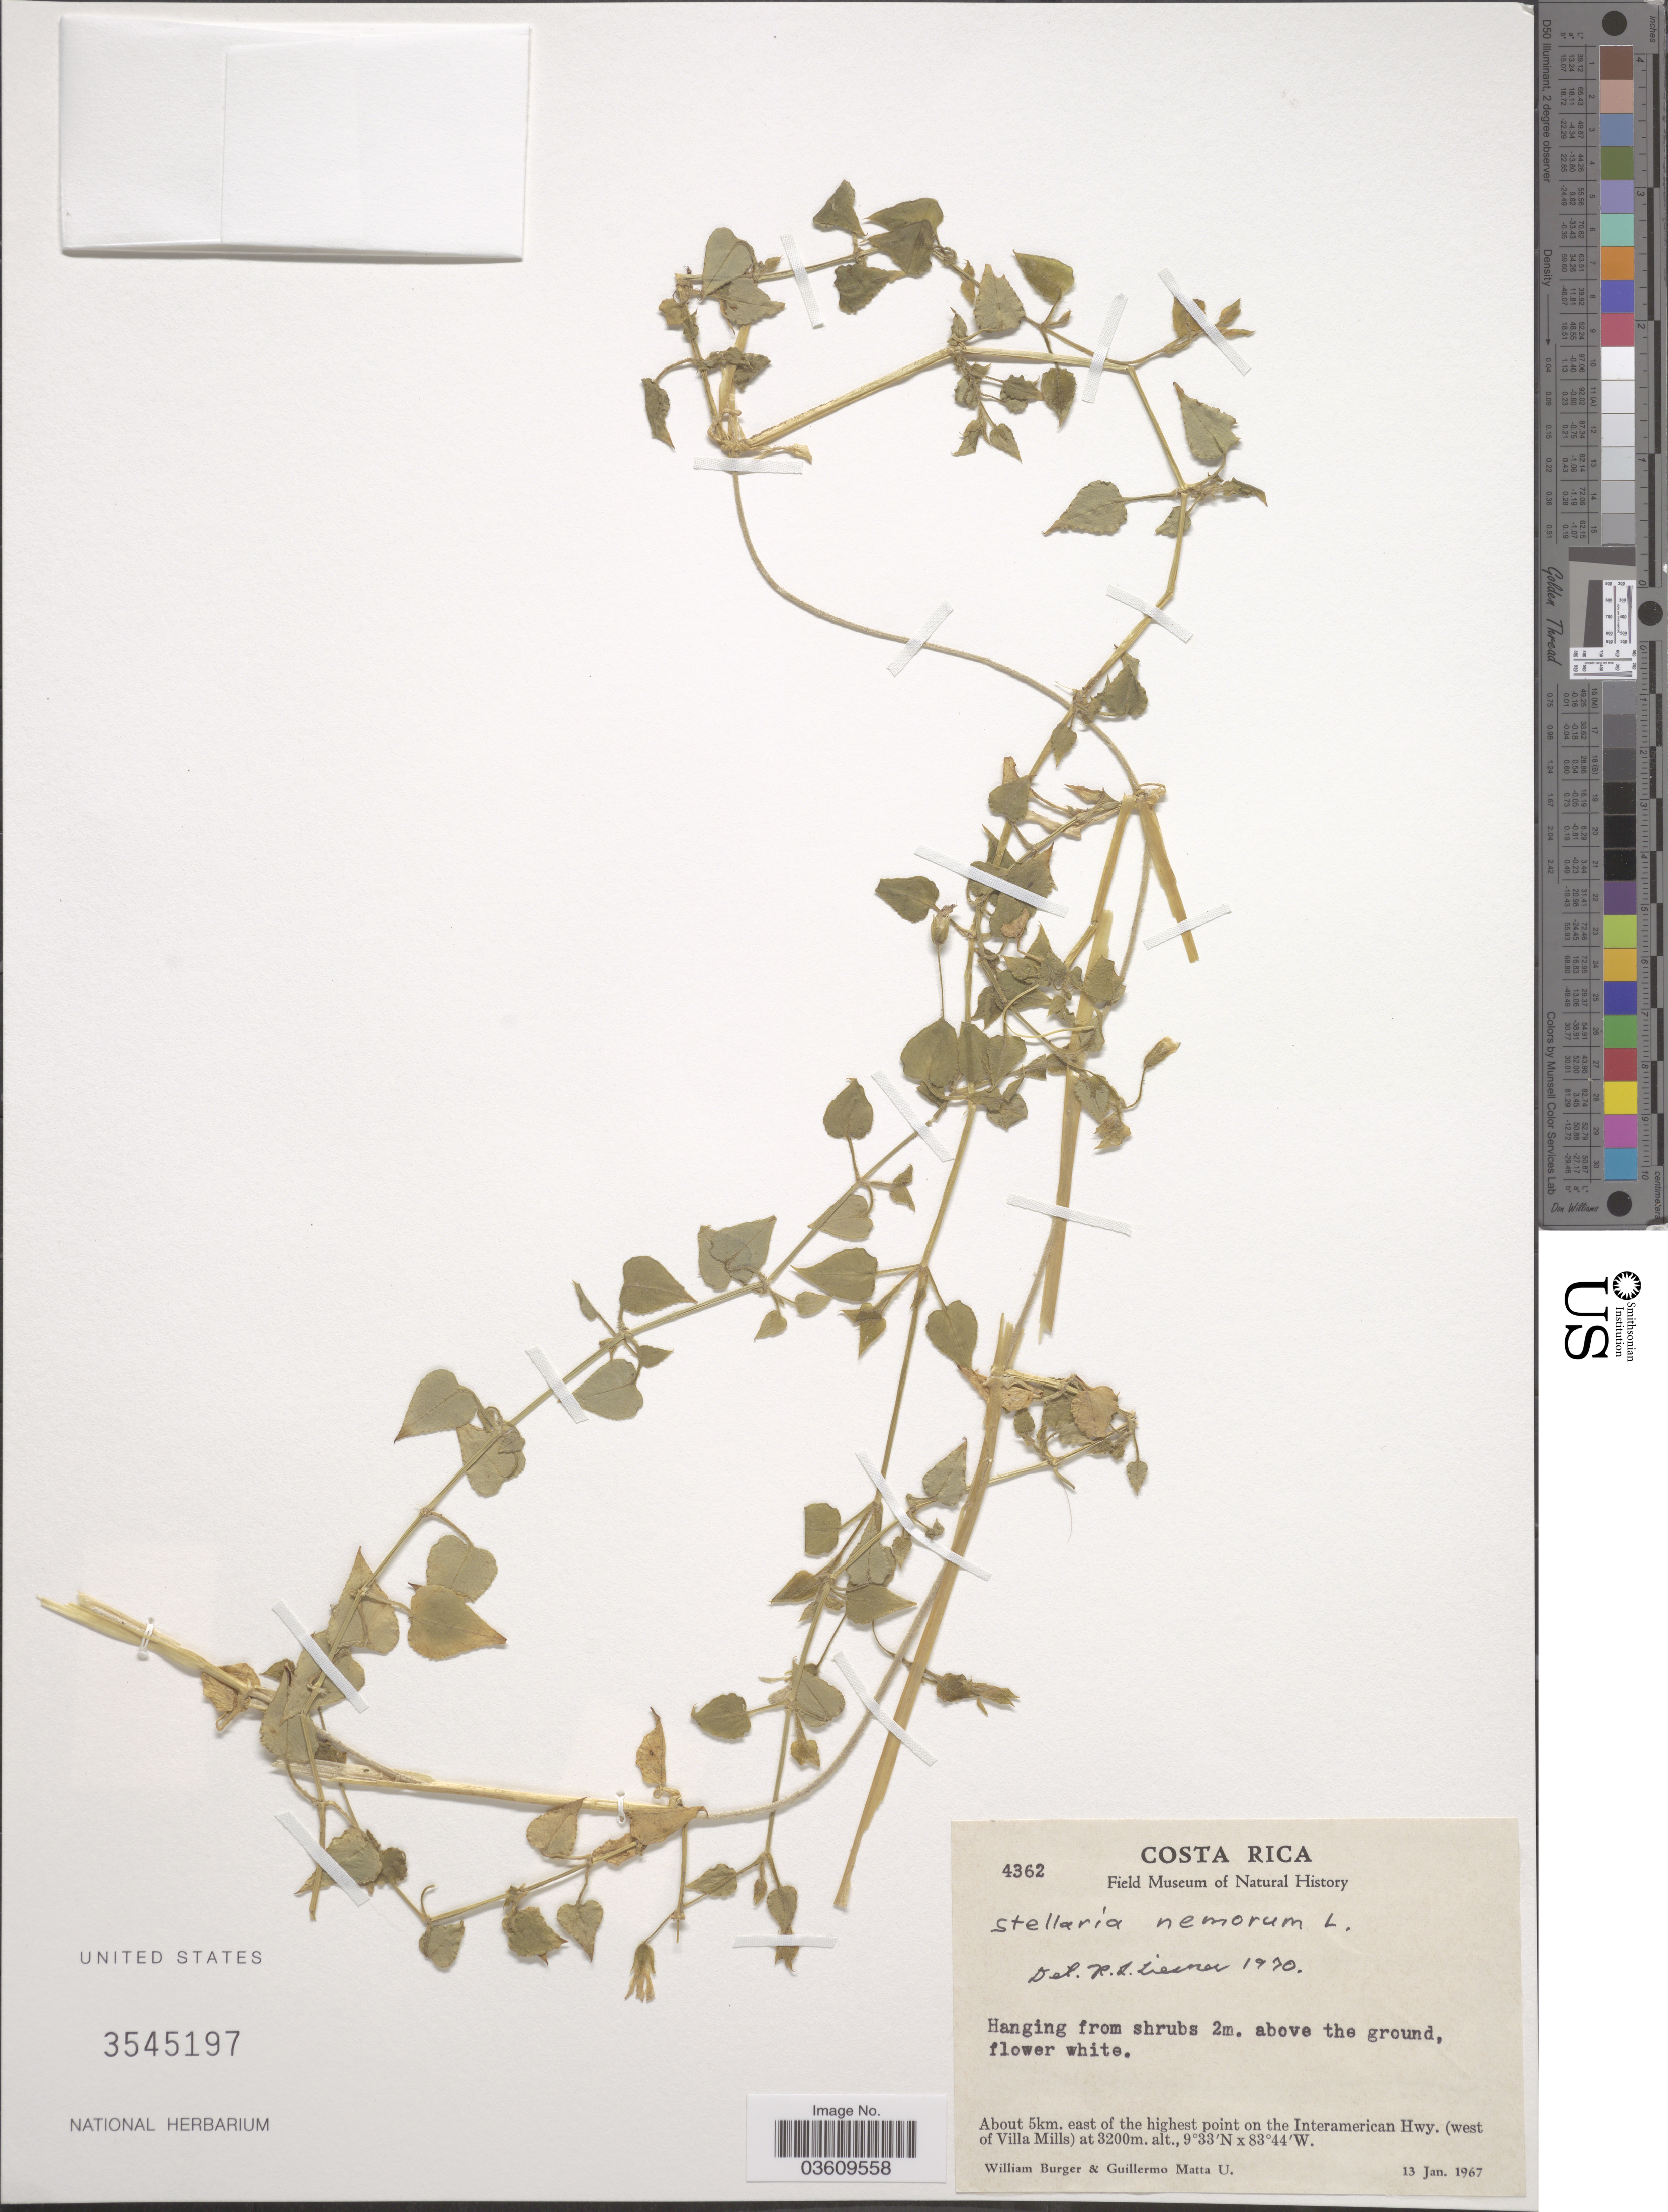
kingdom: Plantae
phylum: Tracheophyta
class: Magnoliopsida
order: Caryophyllales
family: Caryophyllaceae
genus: Stellaria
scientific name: Stellaria nemorum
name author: L.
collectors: W. Burger & G. Matta U.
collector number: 4362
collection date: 1967-01-13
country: Costa Rica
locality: About 5km. east of the highest point on the Interamerican Hwy. (west of Villa Mills).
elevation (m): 3200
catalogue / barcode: US 3545197